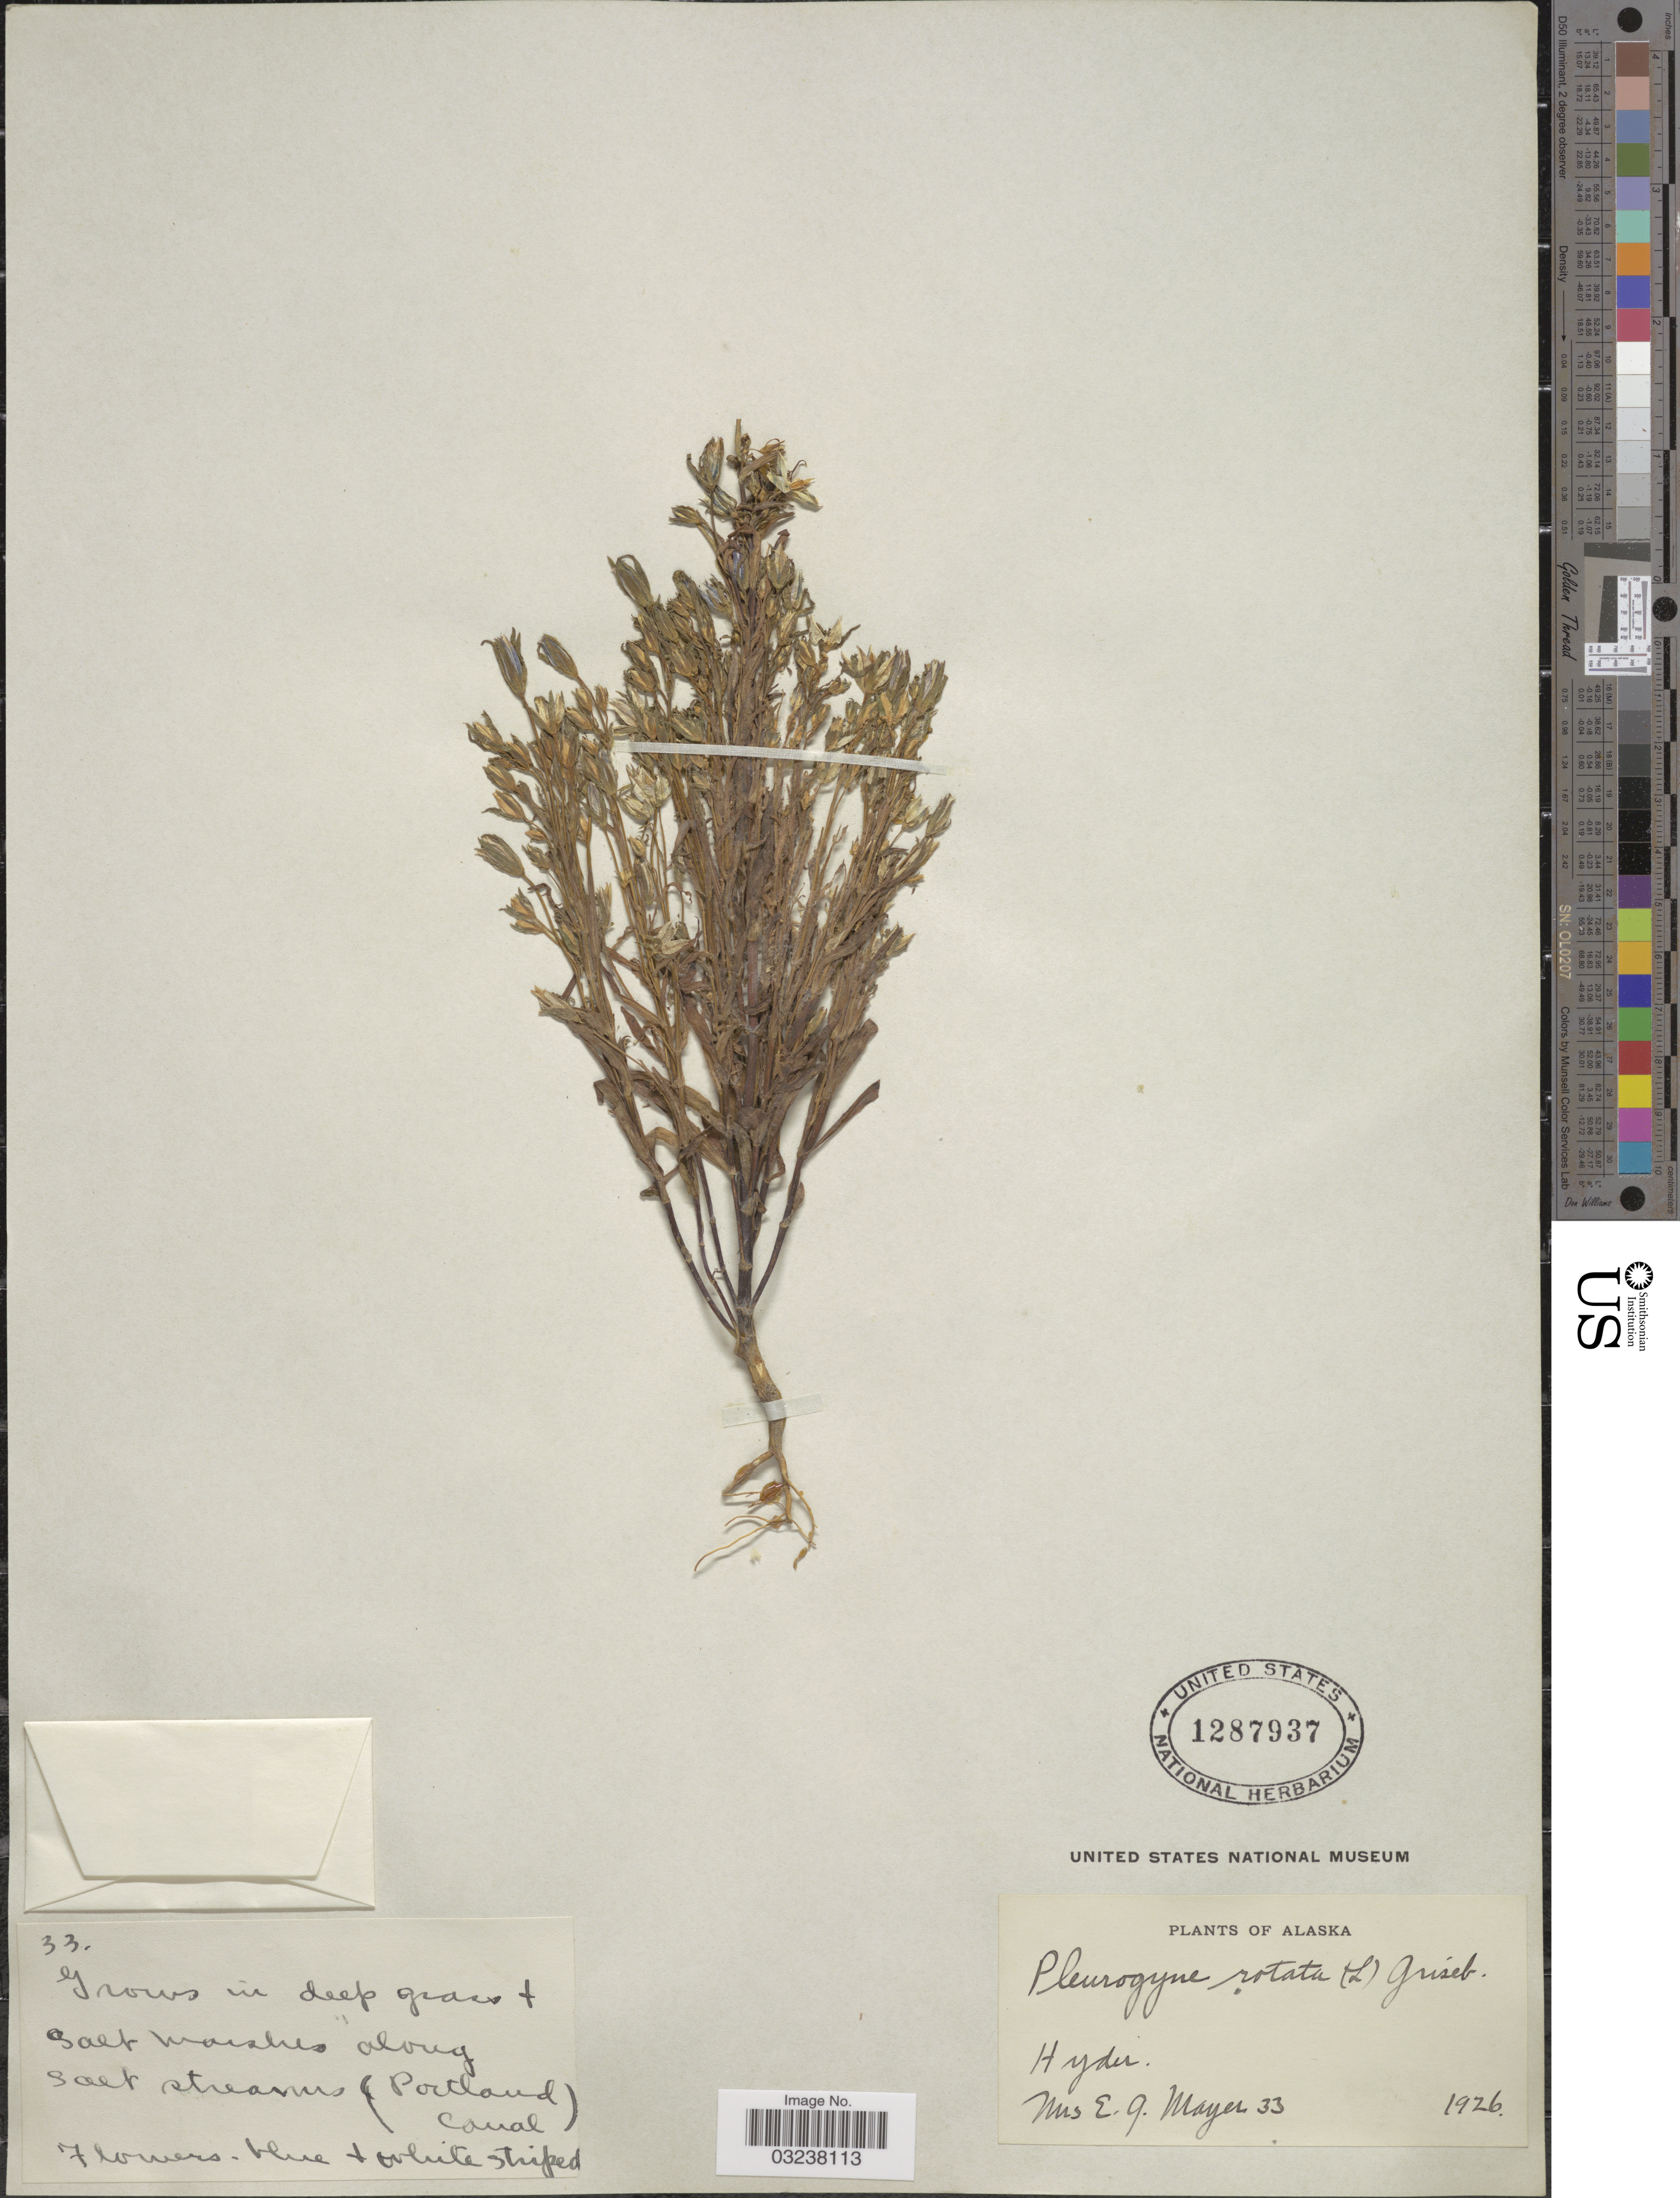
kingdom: Plantae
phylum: Tracheophyta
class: Magnoliopsida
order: Gentianales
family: Gentianaceae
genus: Lomatogonium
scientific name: Lomatogonium rotatum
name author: (L.) Fr.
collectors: E. Mayer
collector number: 33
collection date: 1926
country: United States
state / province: Alaska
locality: Hyder. Salt marshes along salt streams (Portland Canal).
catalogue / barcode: US 1287937